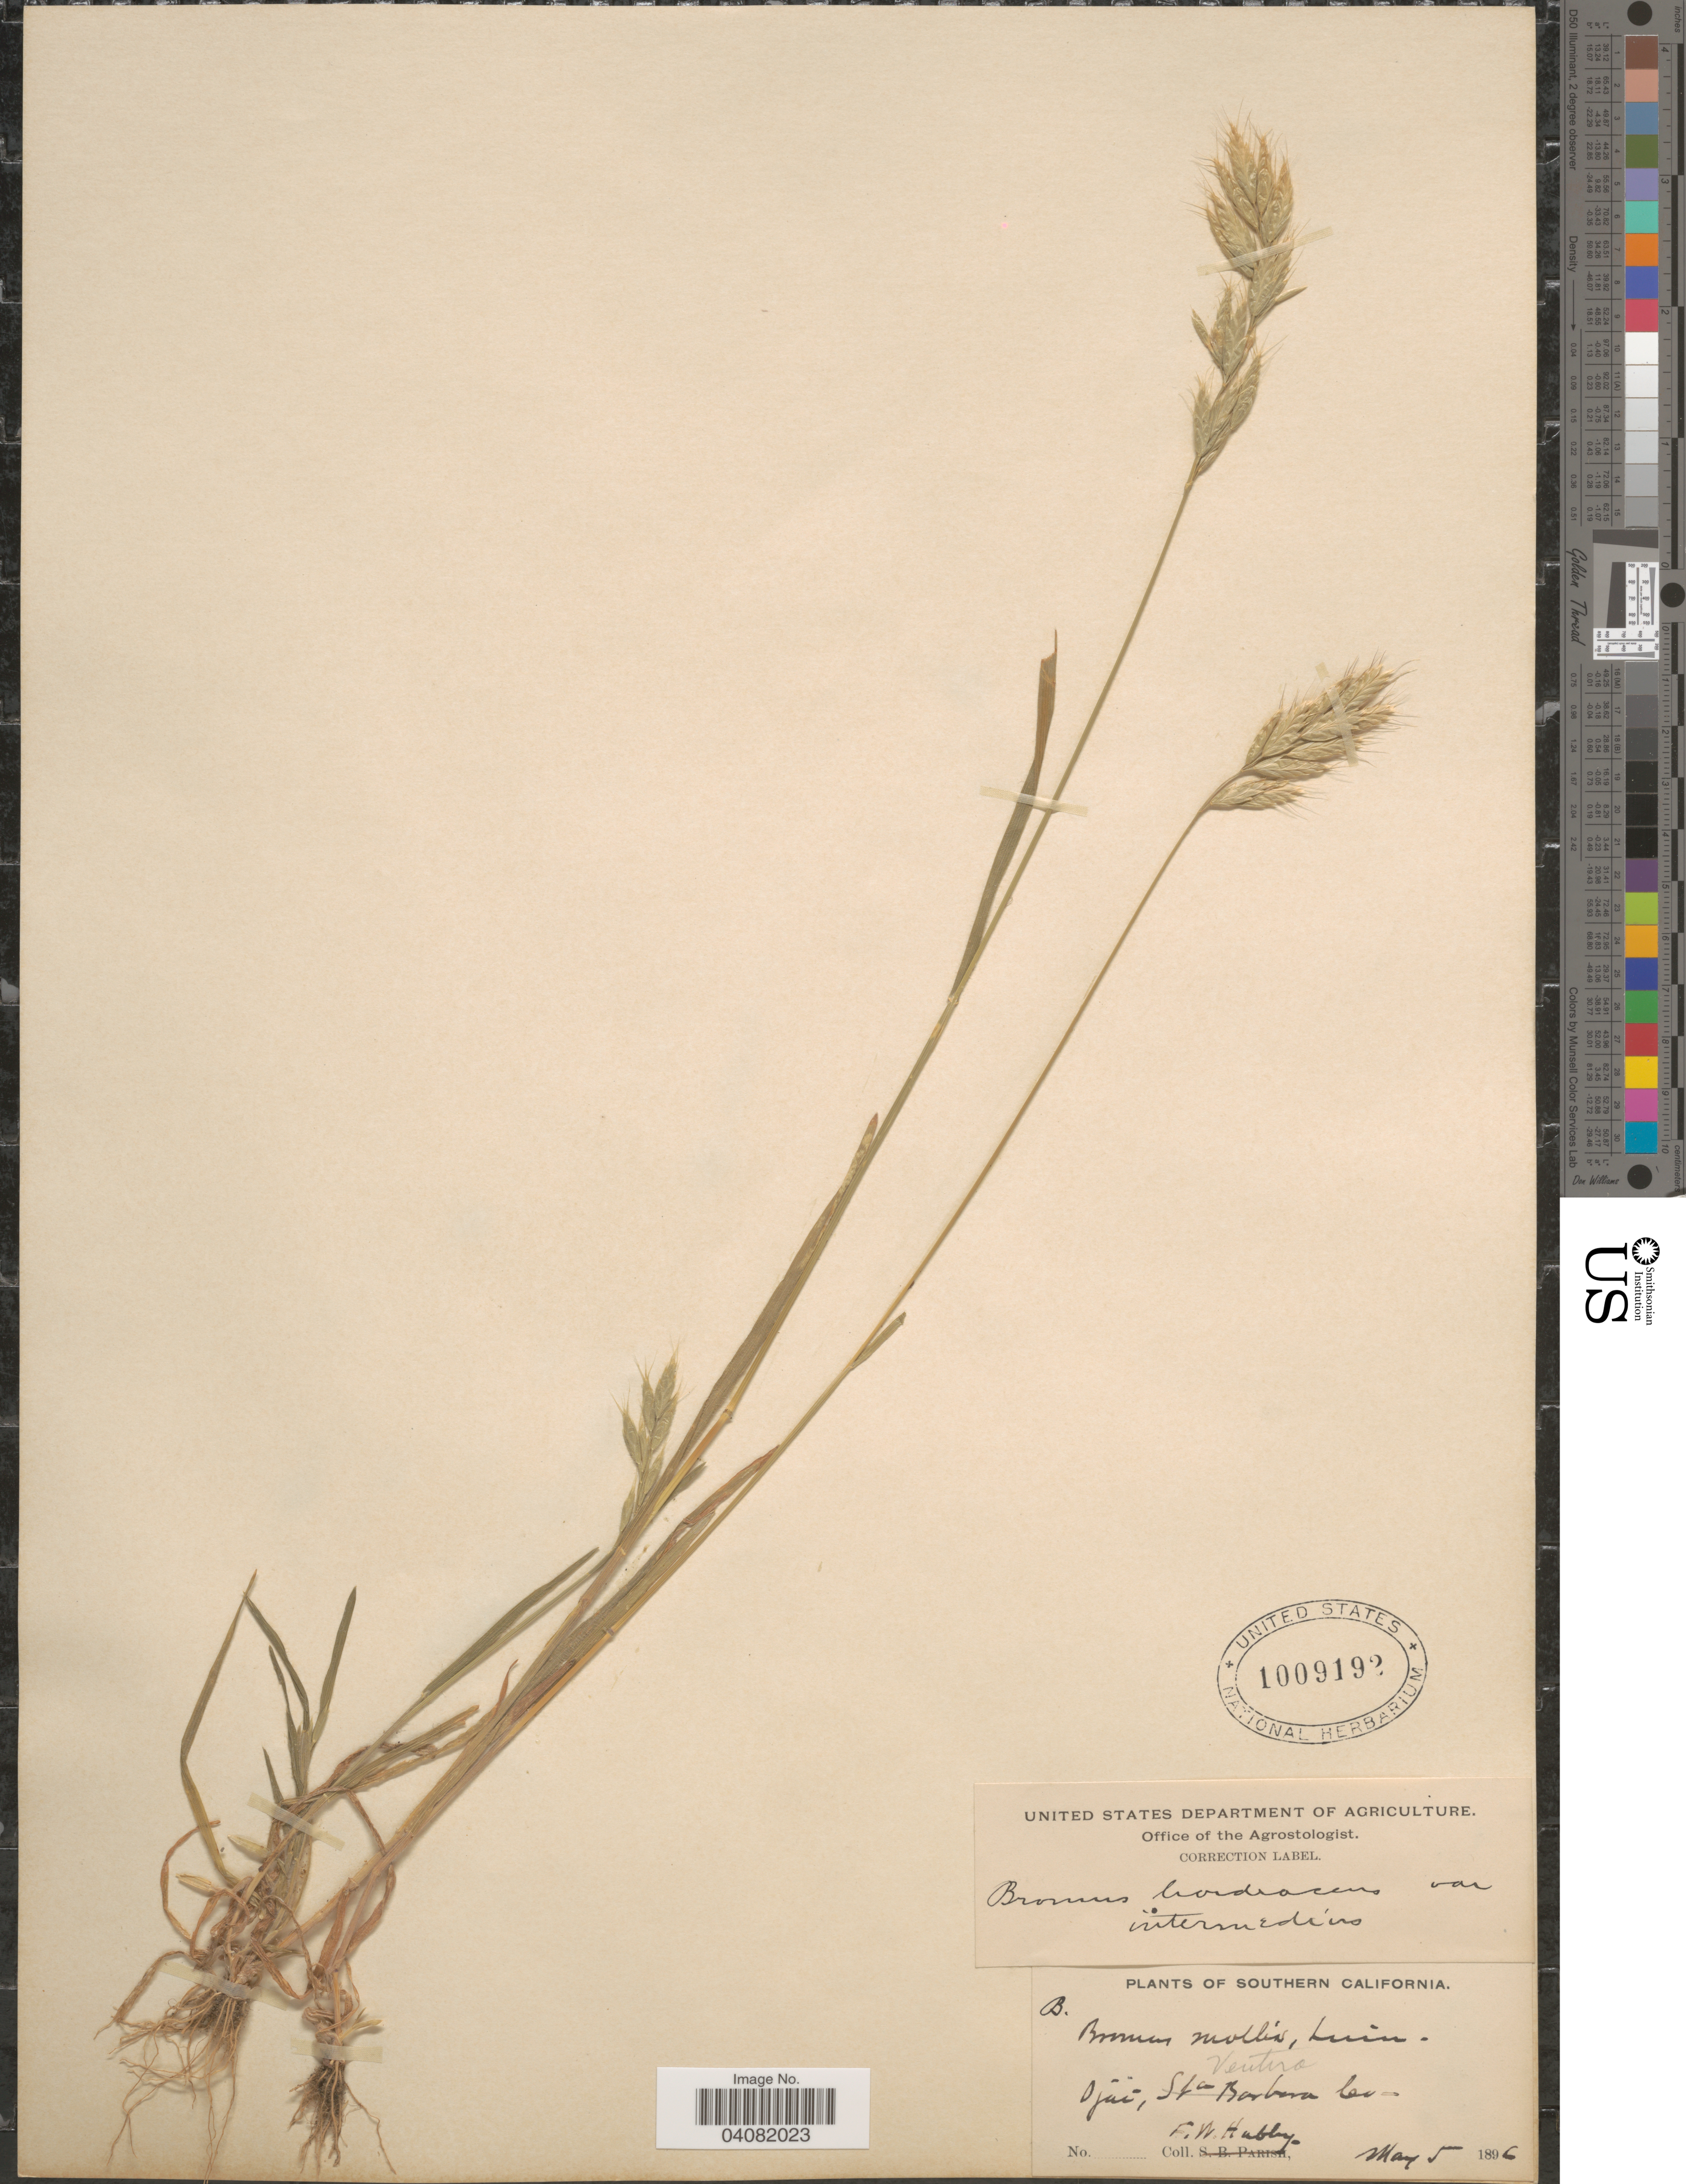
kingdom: Plantae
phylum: Tracheophyta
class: Liliopsida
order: Poales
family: Poaceae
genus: Bromus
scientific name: Bromus hordeaceus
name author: L.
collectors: F. Hobby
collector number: B*.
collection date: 1896-05-05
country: United States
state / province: California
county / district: Ventura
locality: Southern California. Ojai, Ventura Co.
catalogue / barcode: US 1009192